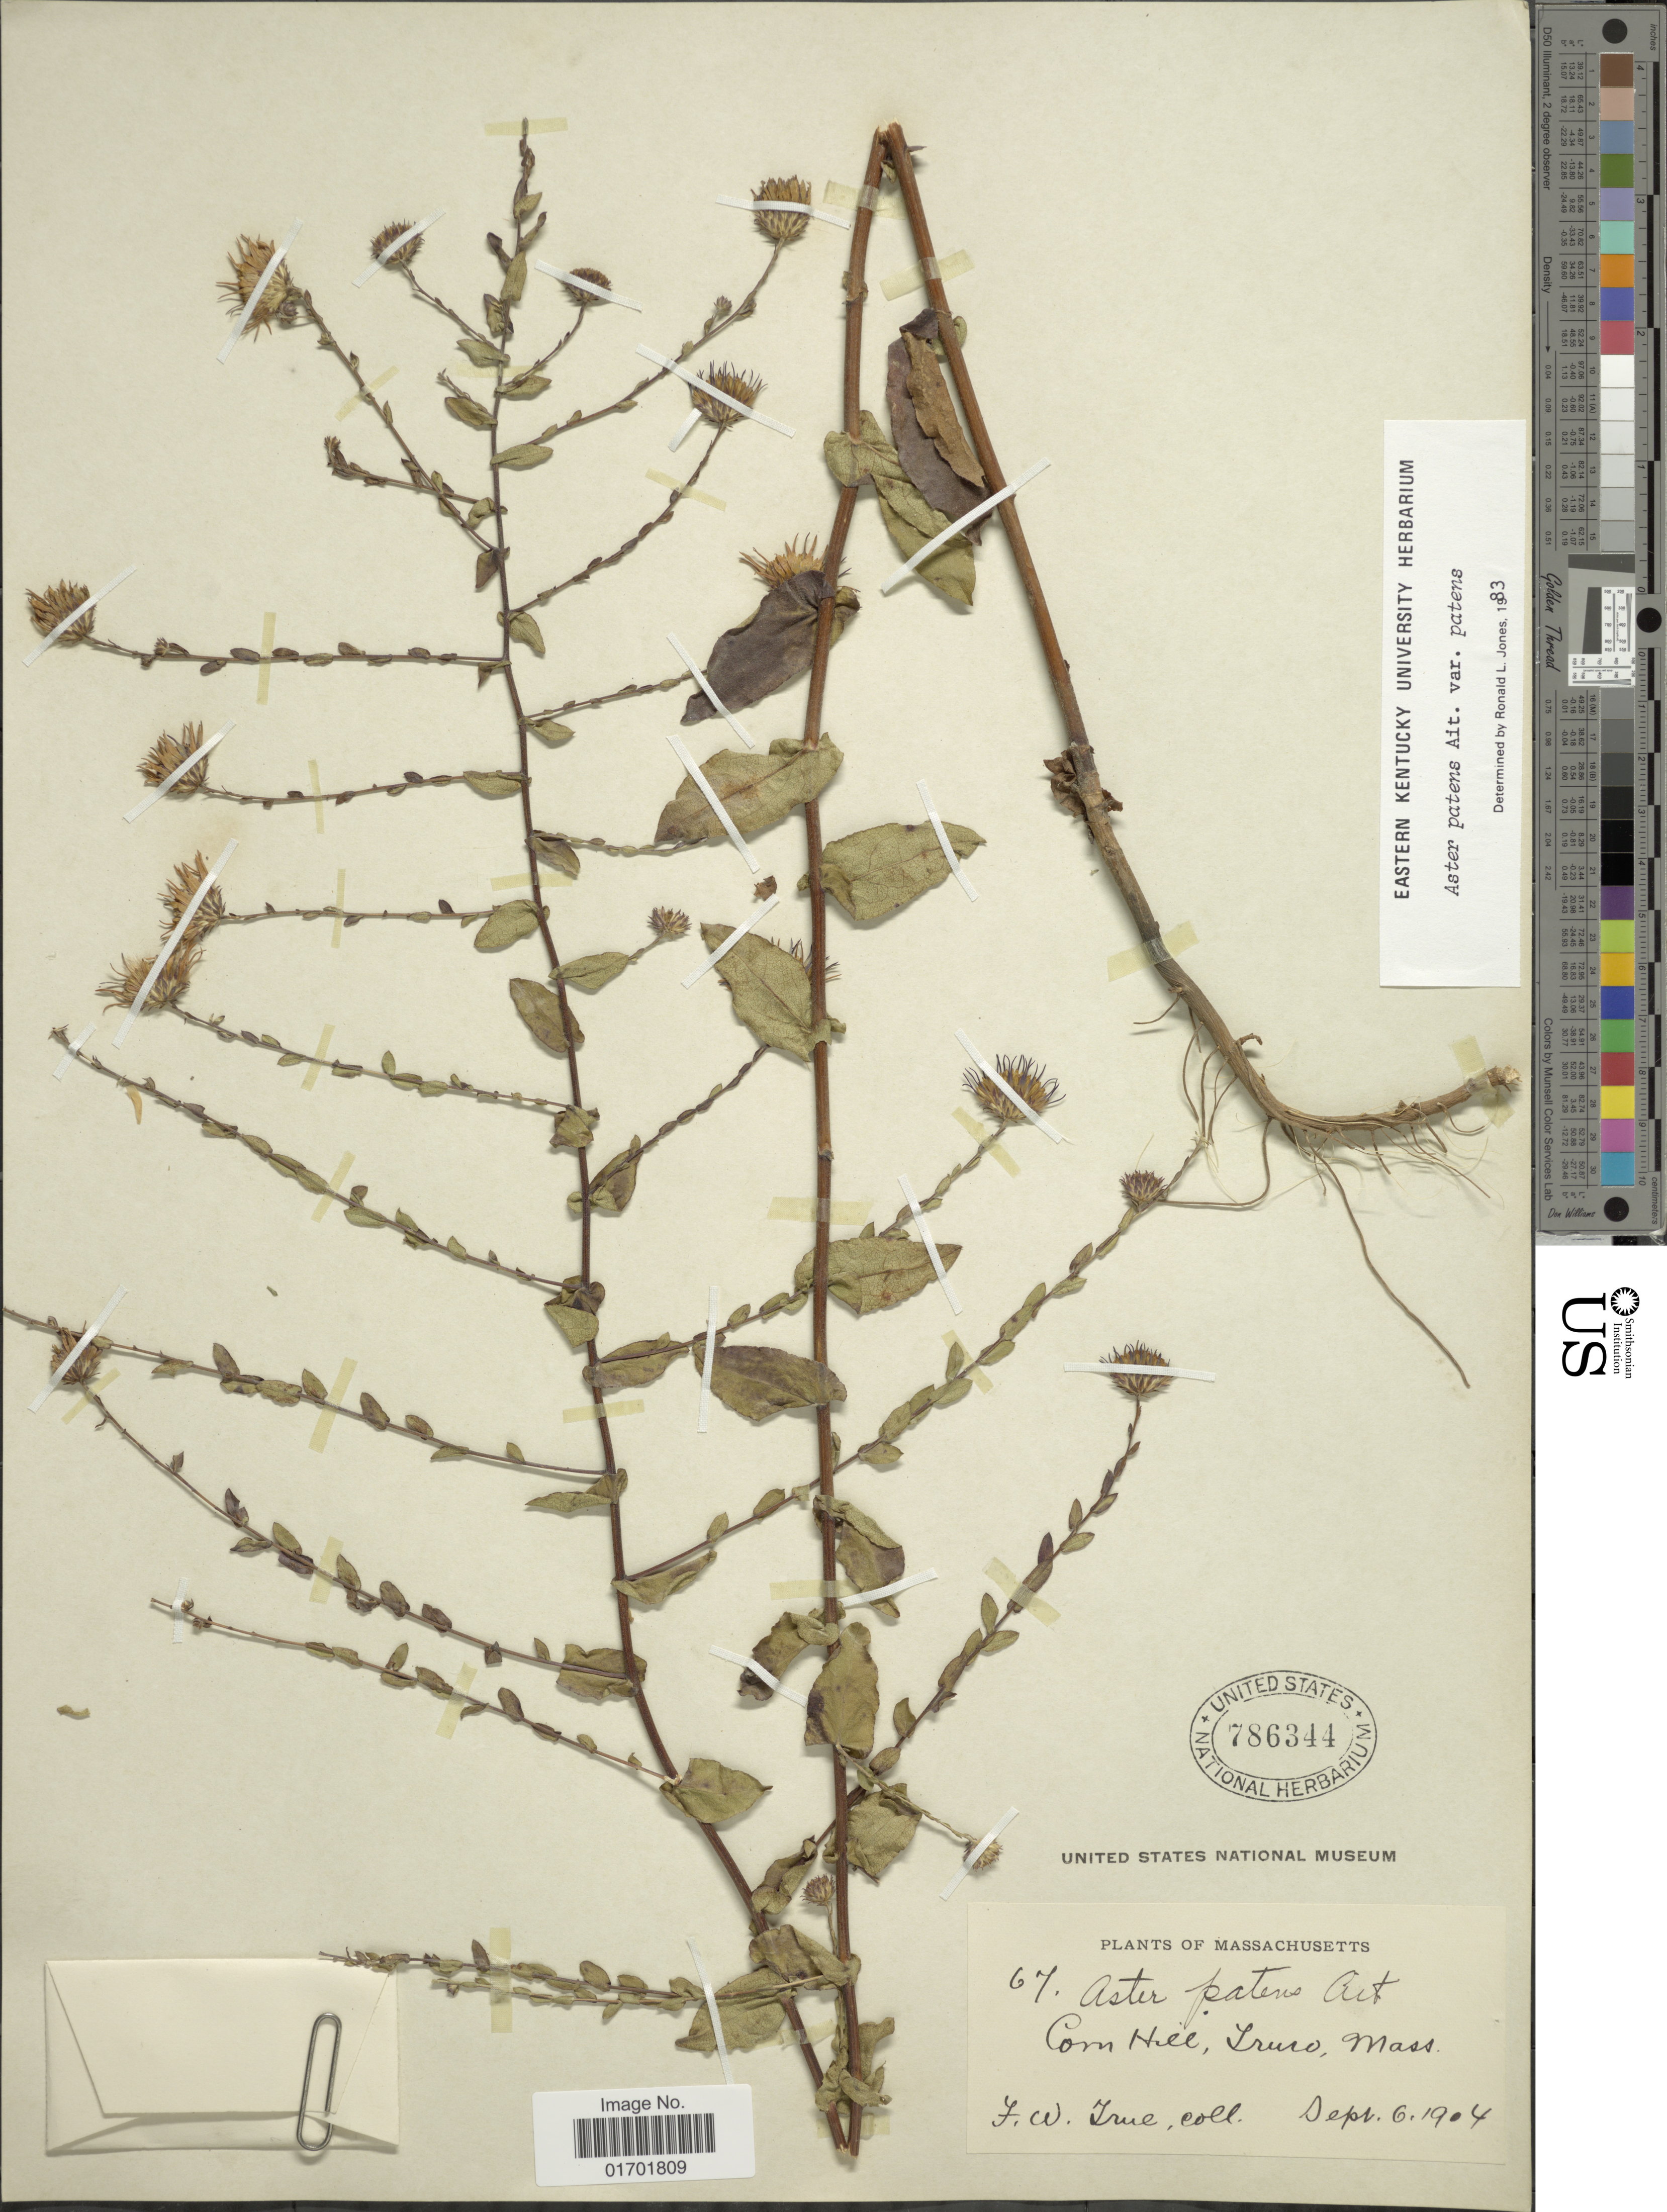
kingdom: Plantae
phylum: Tracheophyta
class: Magnoliopsida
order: Asterales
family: Asteraceae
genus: Symphyotrichum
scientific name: Symphyotrichum patens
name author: (Aiton) G.L. Nesom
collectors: F. True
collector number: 67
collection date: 1904-09-06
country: United States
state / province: Massachusetts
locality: Corn Hill, Truro.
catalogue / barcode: US 786344